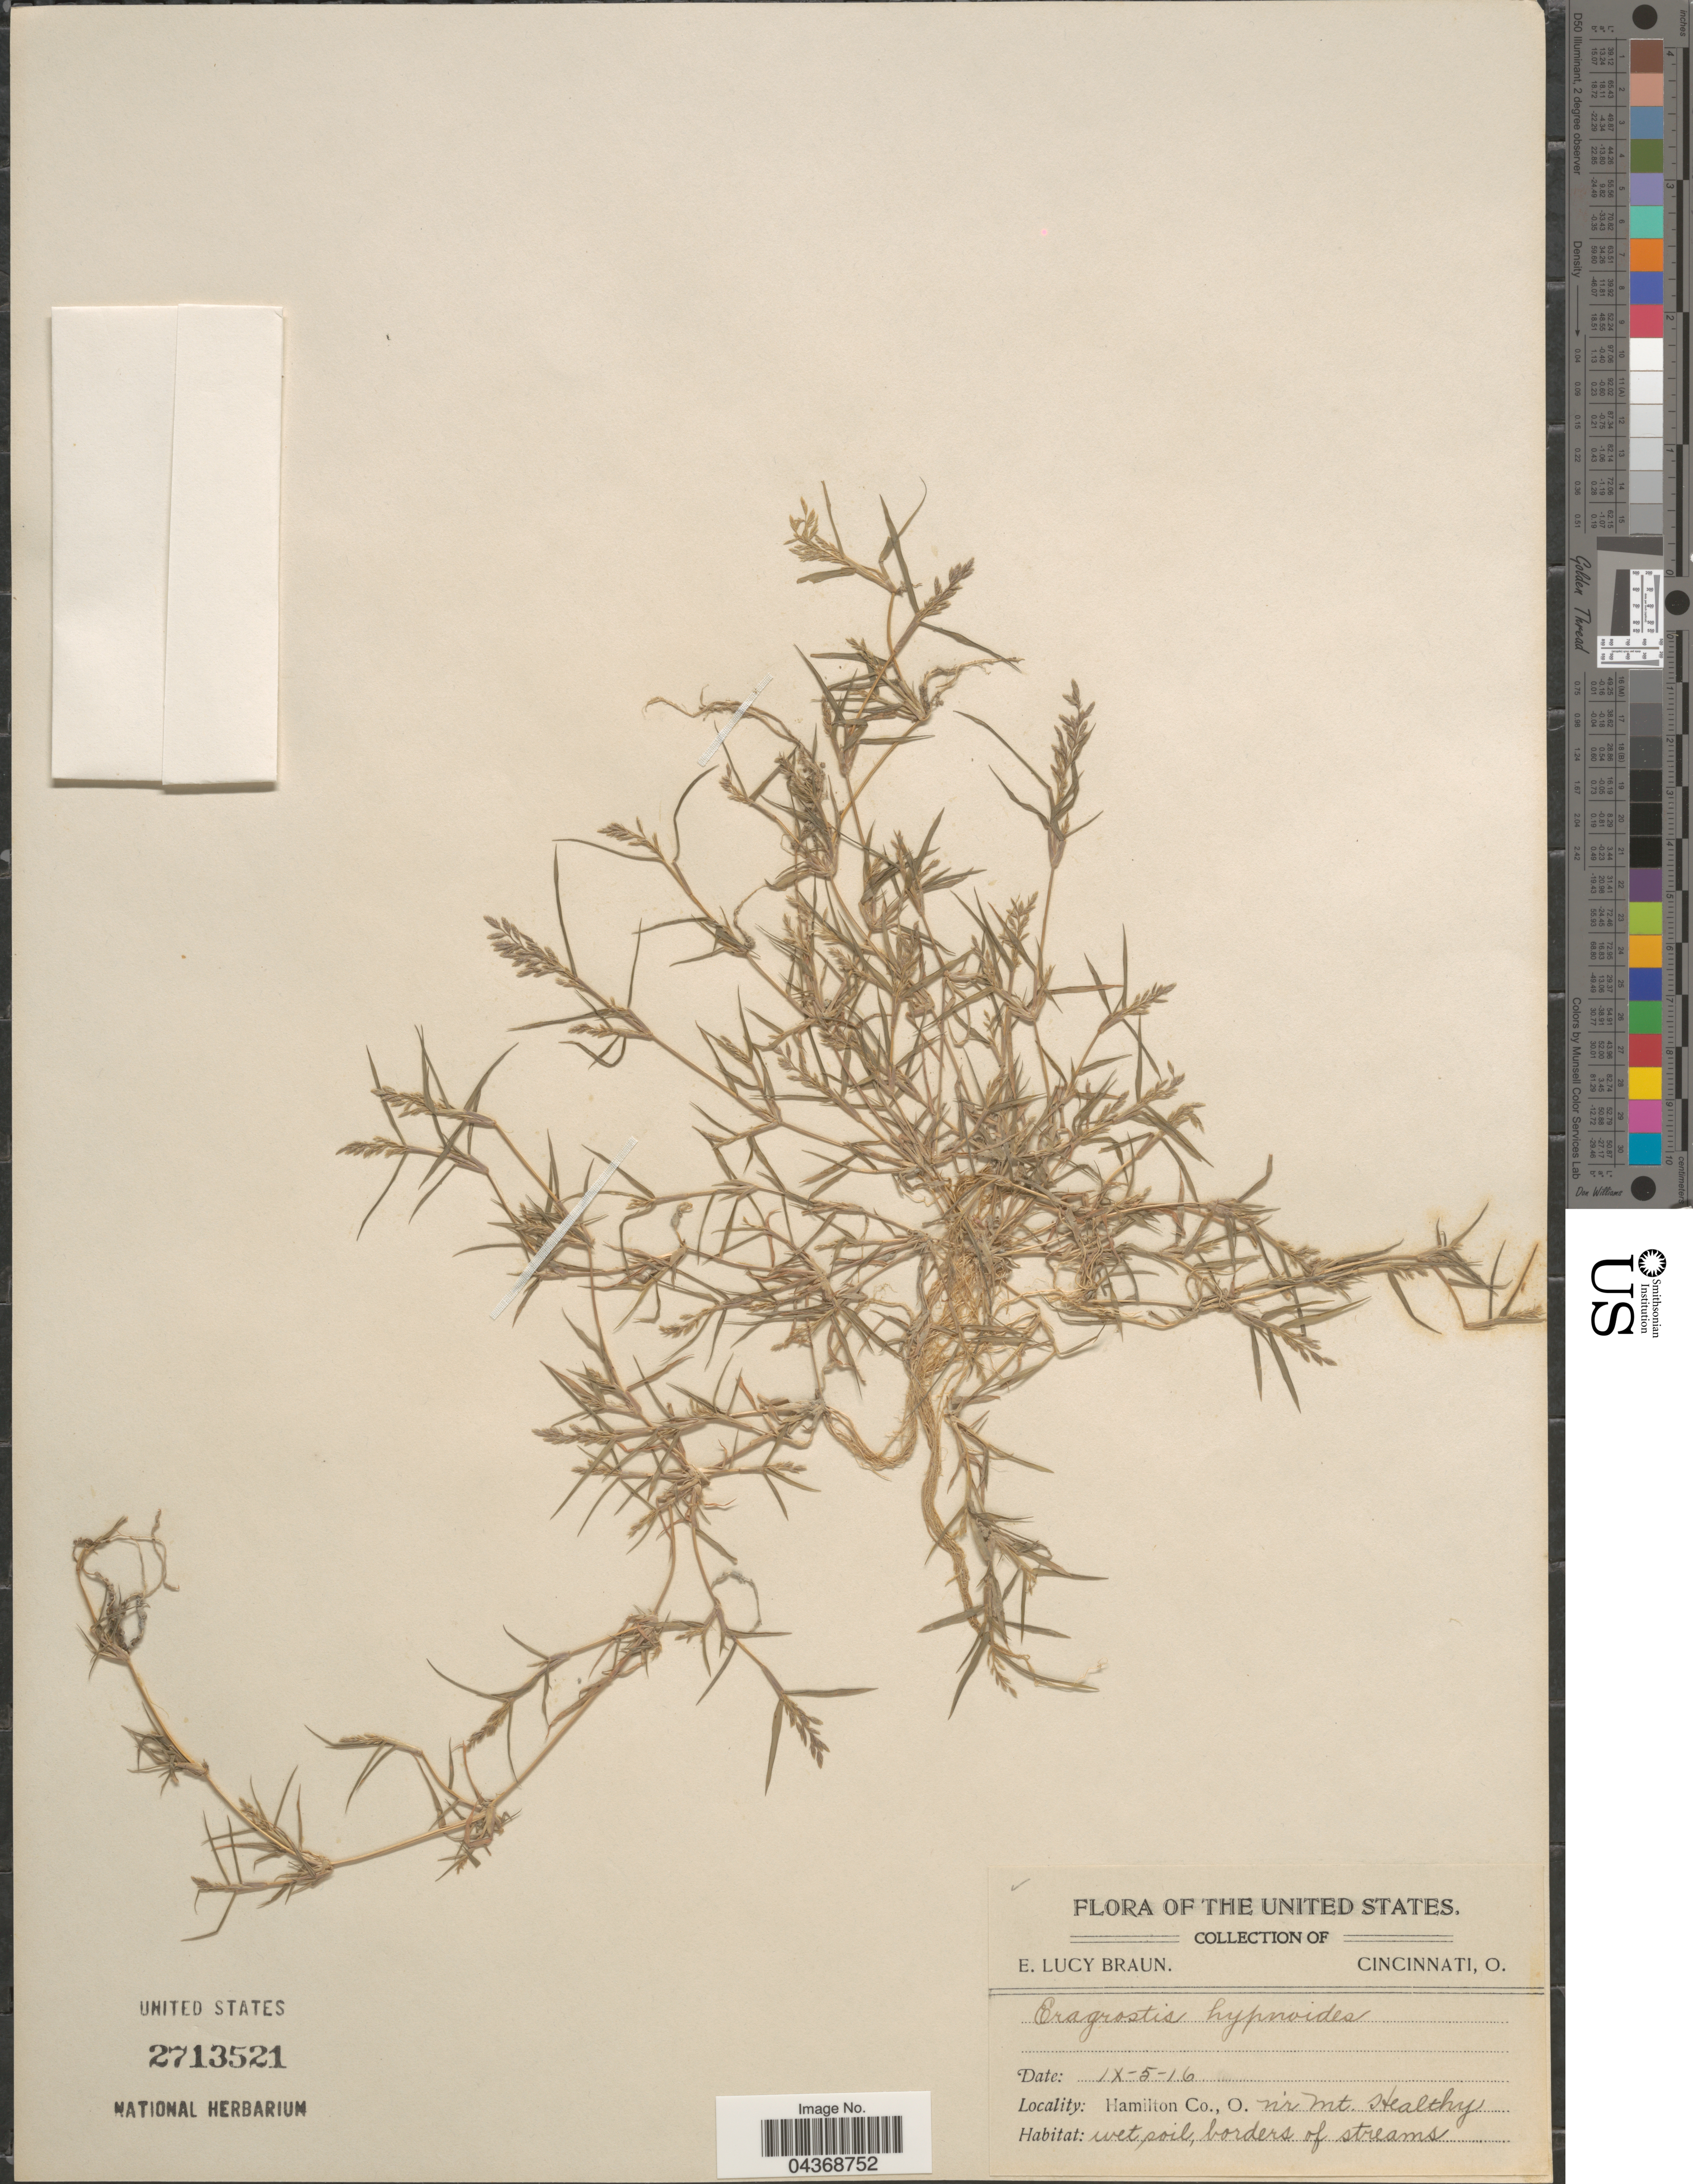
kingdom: Plantae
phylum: Tracheophyta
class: Liliopsida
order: Poales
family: Poaceae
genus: Eragrostis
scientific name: Eragrostis hypnoides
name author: (Lam.) Britton, Stearns & Poggenb.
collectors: E. L. Braun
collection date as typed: Transcribed d/m/y: 5/9/16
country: United States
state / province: Ohio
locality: Hamilton Co. n'r Mt. Healthy.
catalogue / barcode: US 2713521